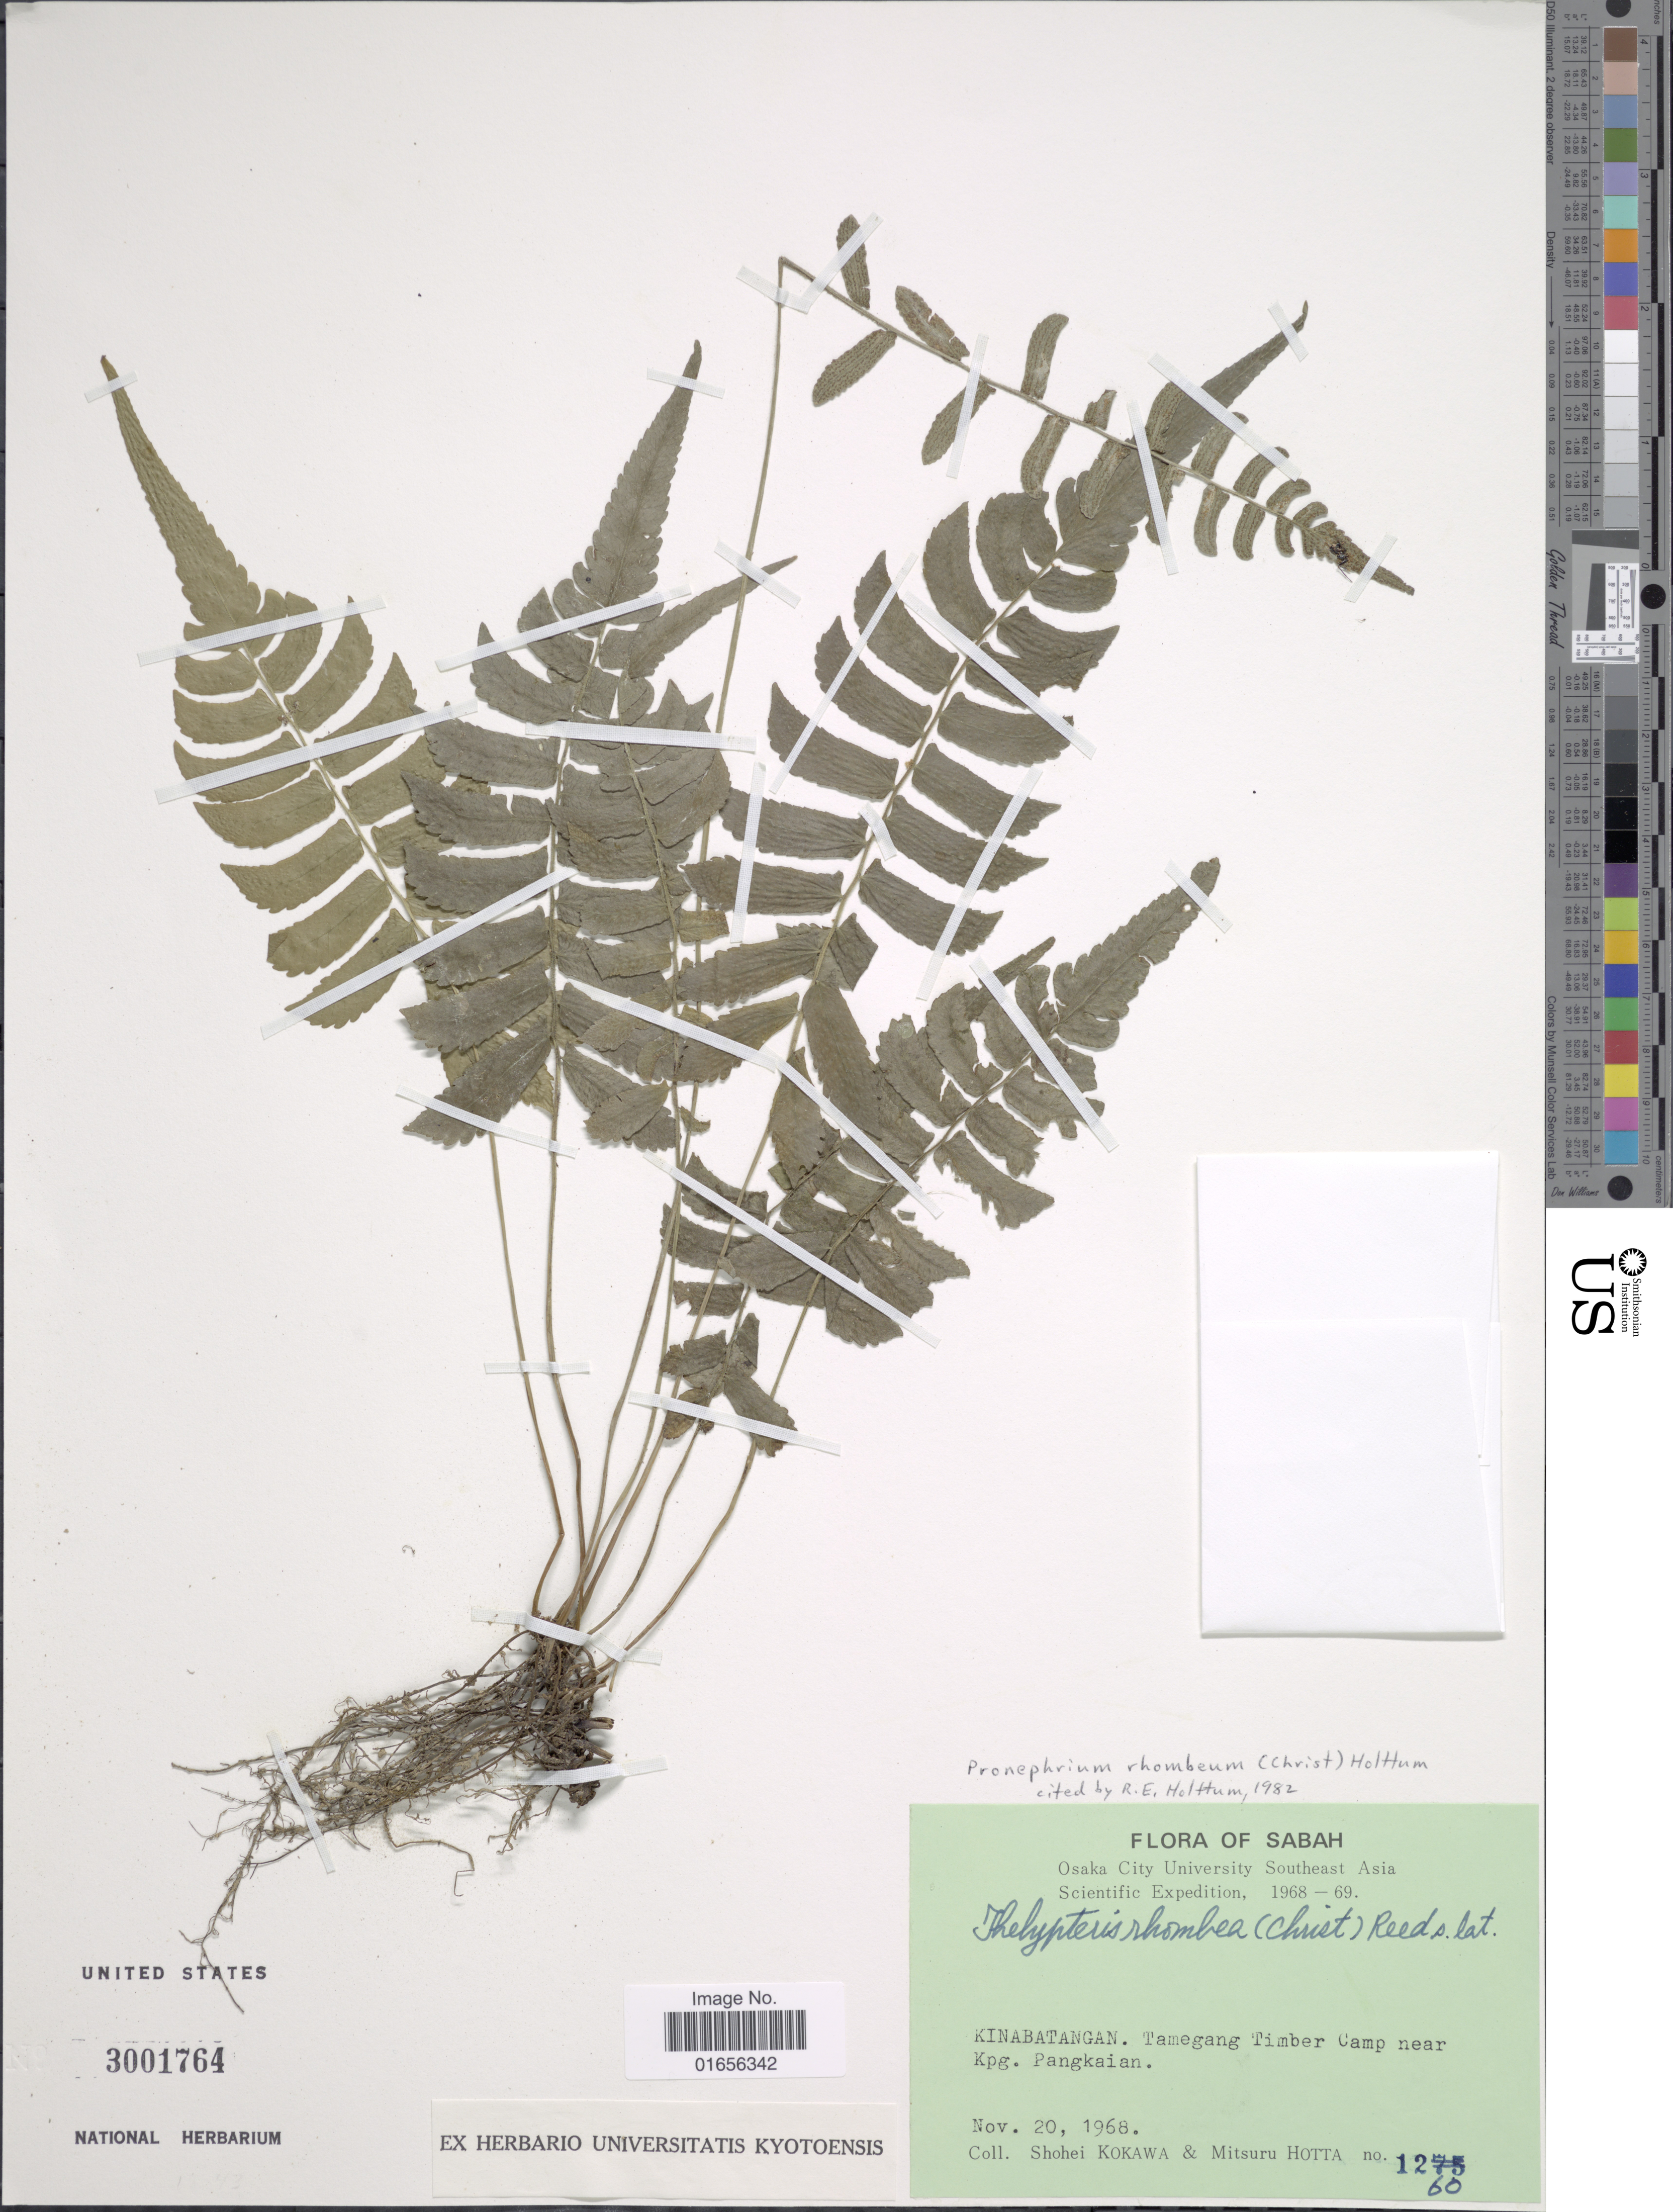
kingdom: Plantae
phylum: Tracheophyta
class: Polypodiopsida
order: Polypodiales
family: Thelypteridaceae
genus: Pronephrium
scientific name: Pronephrium rhombeum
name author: (Christ) Holttum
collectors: S. Kokawa & M. Hotta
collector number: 1260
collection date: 1968-11-20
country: Malaysia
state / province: Sabah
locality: Sabah, Kinabatangan. Tamegang Timber Camp near kpg. Pangkaian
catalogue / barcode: US 3001764